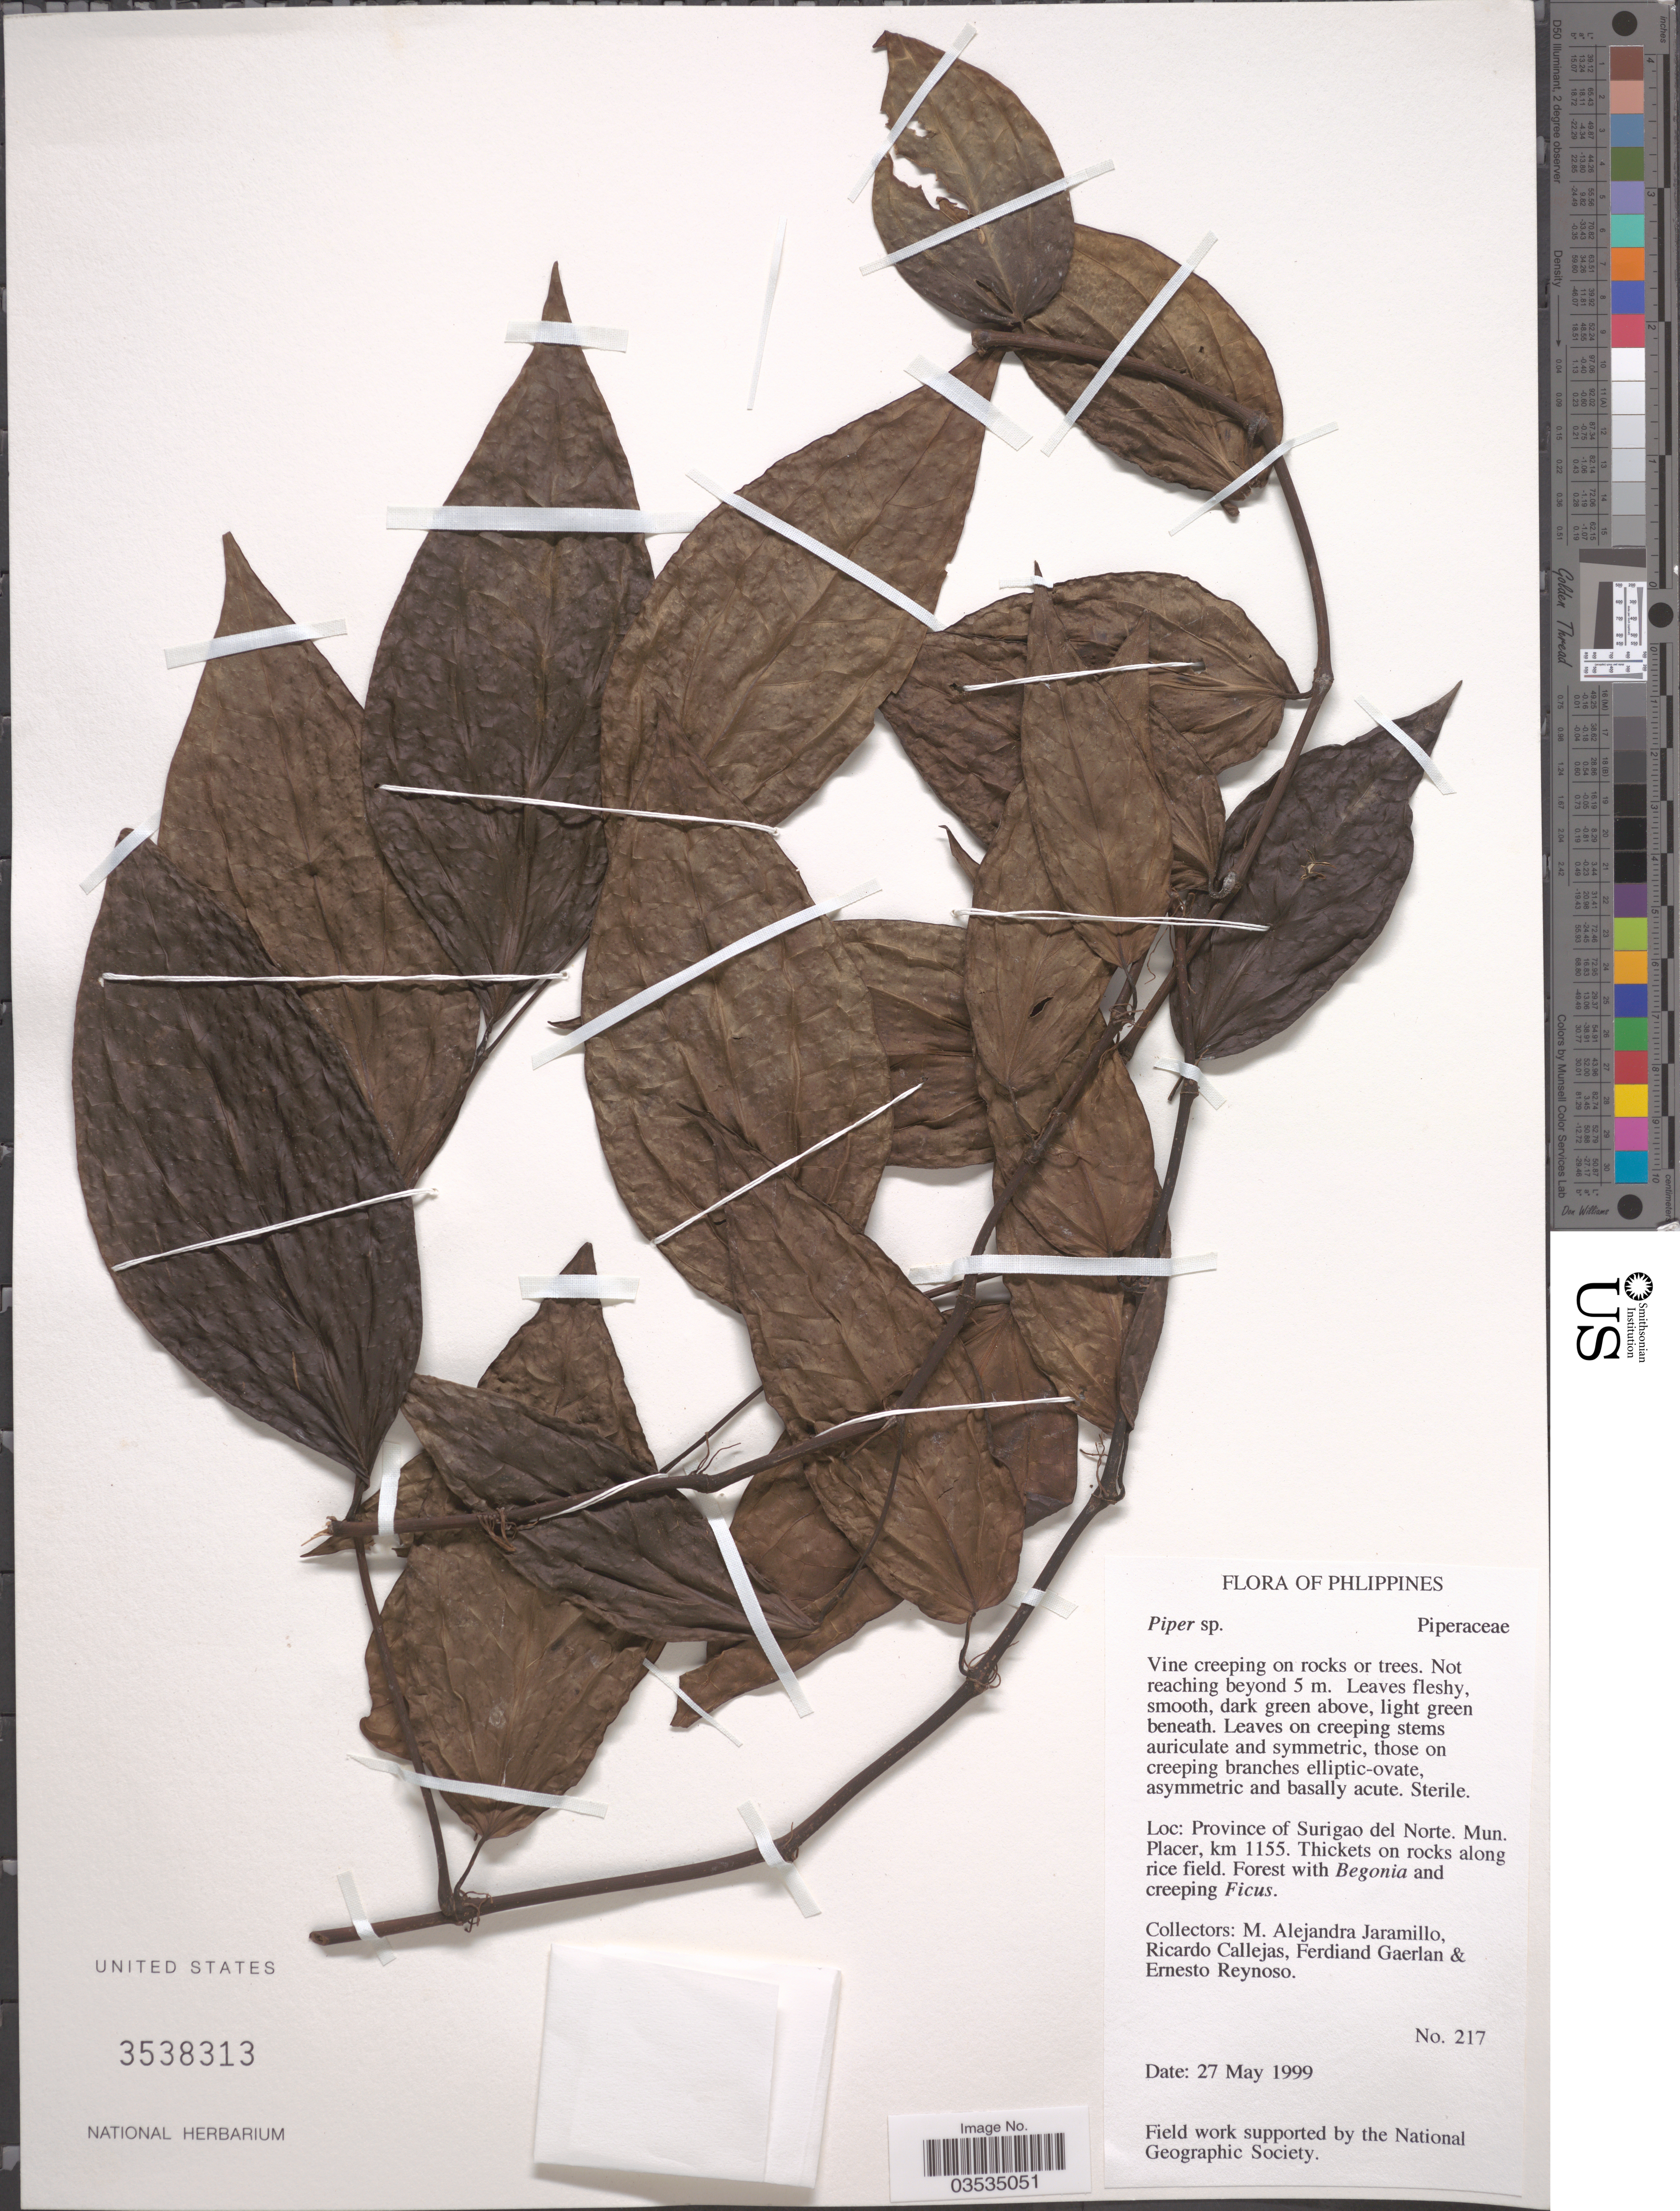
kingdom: Plantae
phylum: Tracheophyta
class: Magnoliopsida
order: Piperales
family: Piperaceae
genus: Piper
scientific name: Piper sp.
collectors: M. A. Jaramillo, R. Callejas, F. Gaerlan & E. Reynoso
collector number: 217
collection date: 1999-05-27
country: Philippines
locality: Province of Surigao del Norte. Mun. Placer, km 1155. Thickets on rocks along rice field.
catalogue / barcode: US 3538313